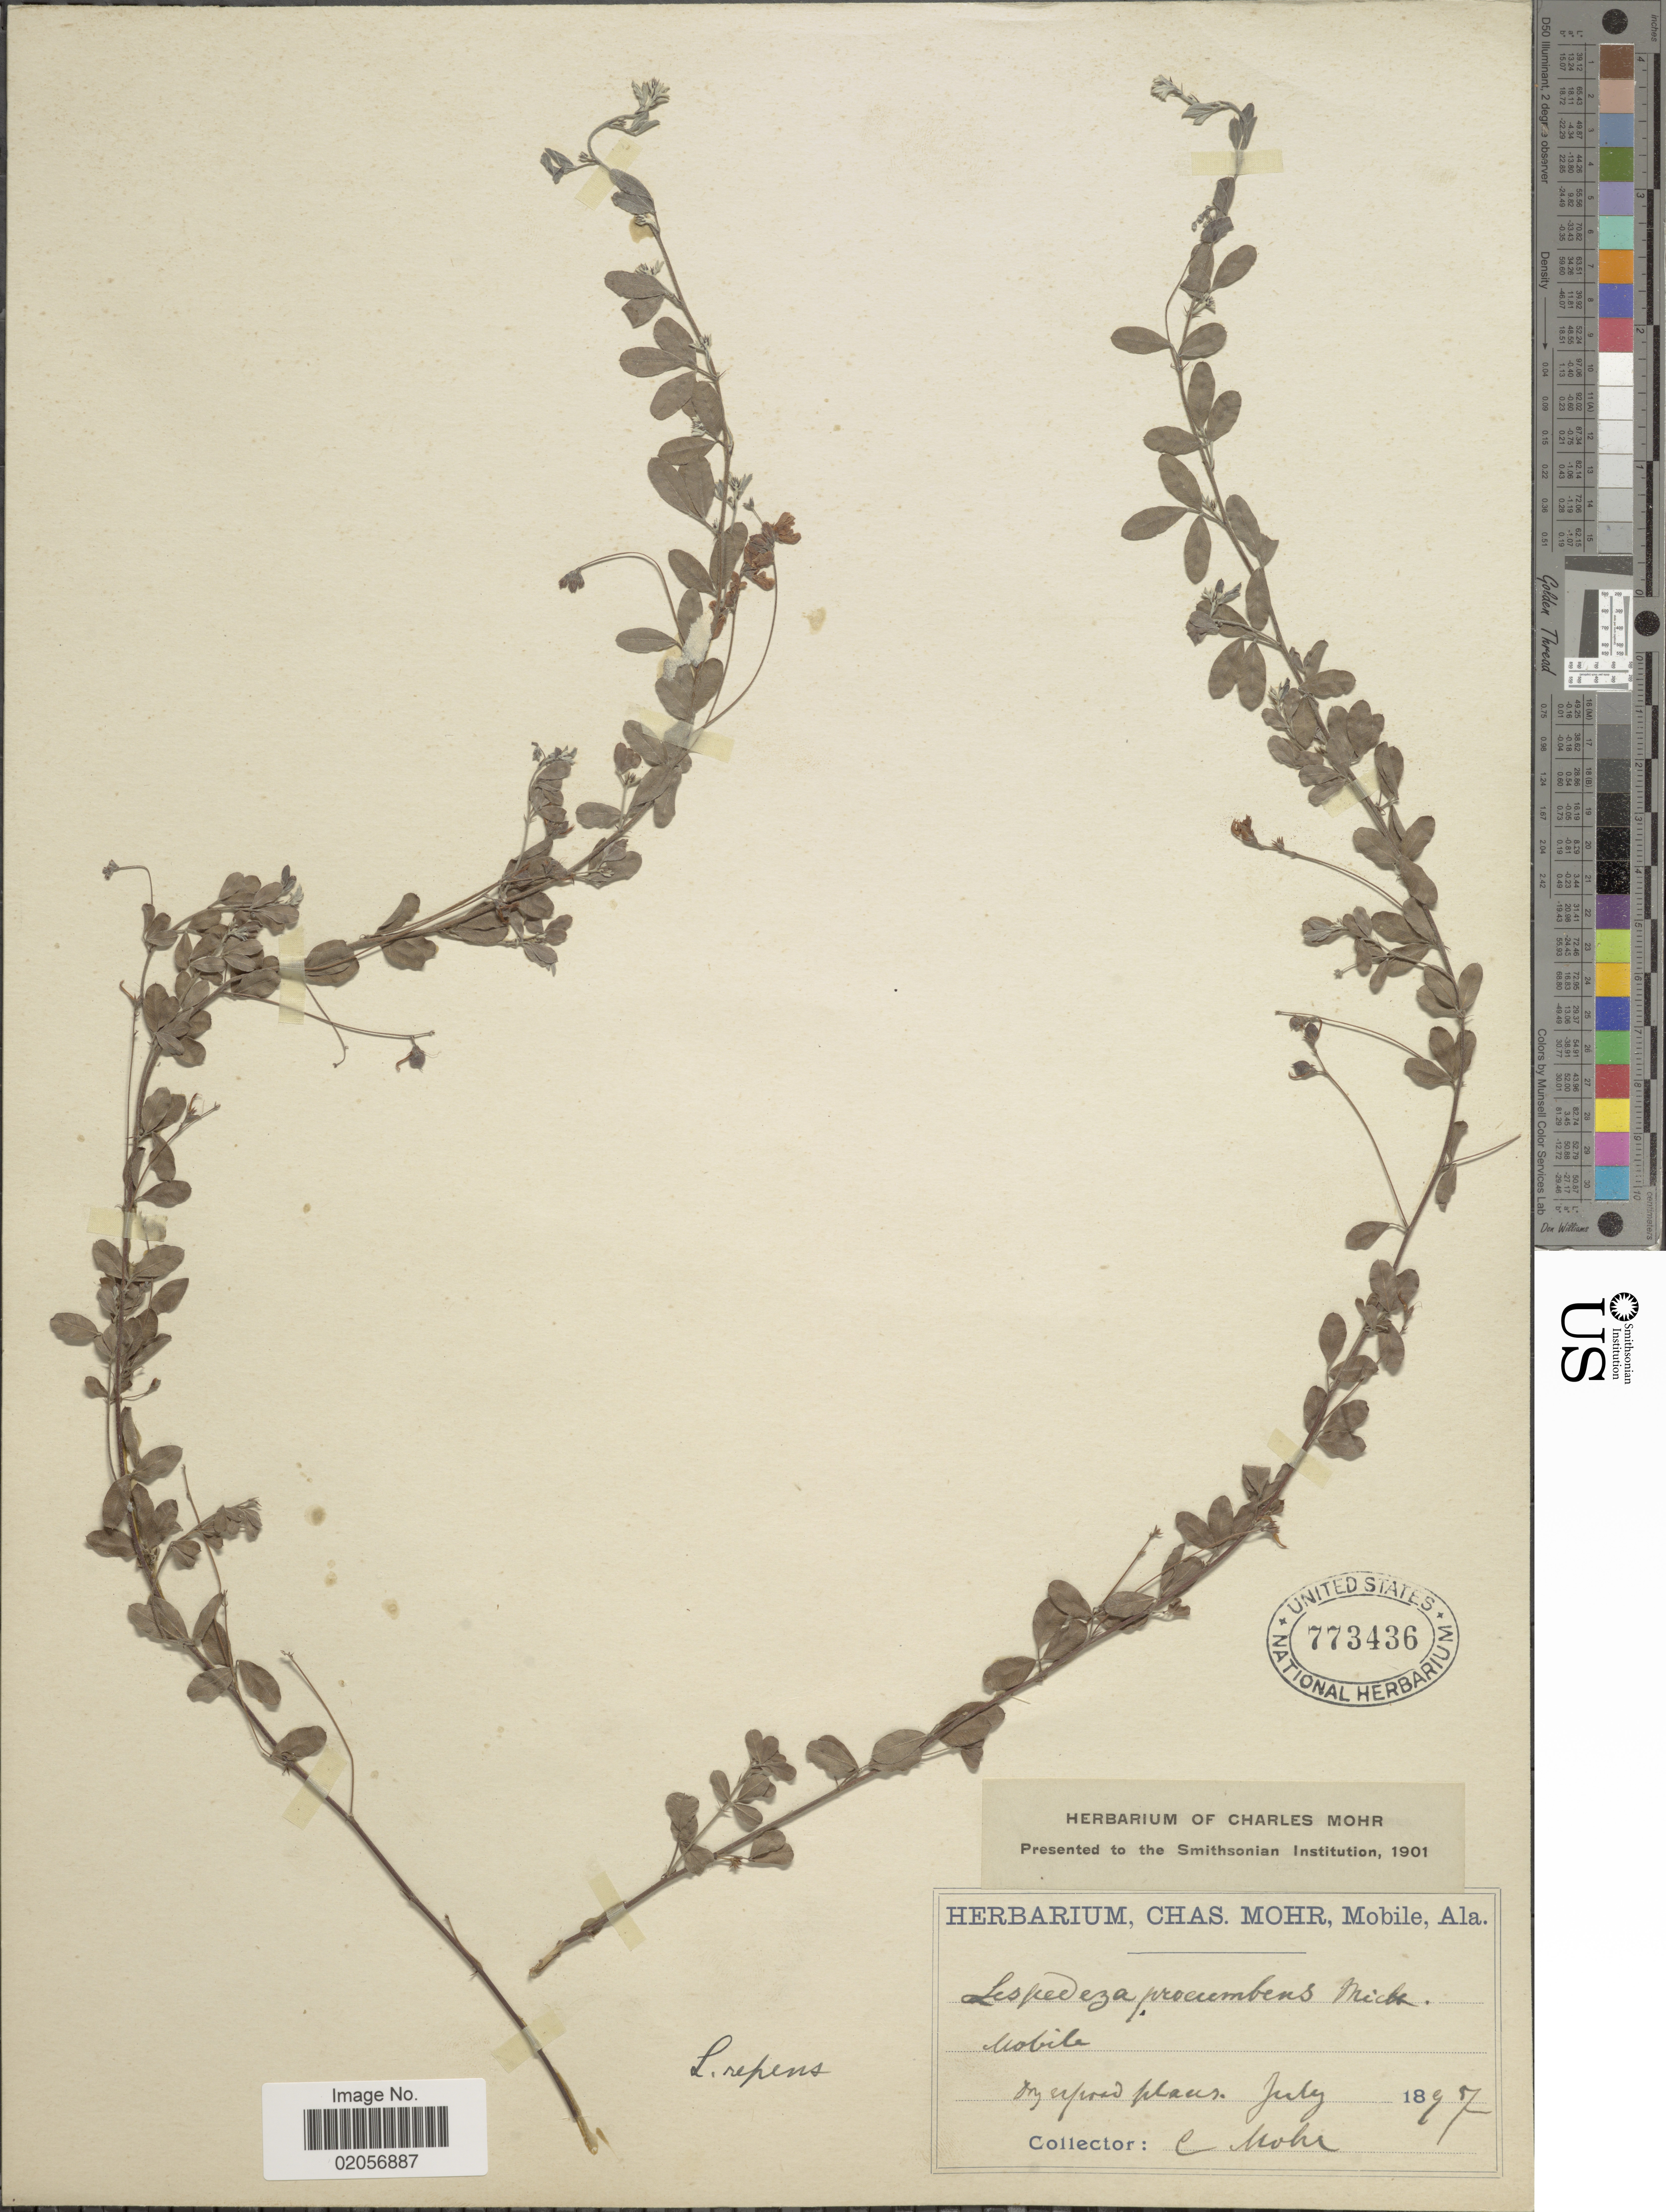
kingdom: Plantae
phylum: Tracheophyta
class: Magnoliopsida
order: Fabales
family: Fabaceae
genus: Lespedeza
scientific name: Lespedeza repens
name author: (L.) W.P.C. Barton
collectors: C. T. Mohr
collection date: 1897-07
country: United States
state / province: Alabama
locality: Mobile,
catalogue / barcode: US 773436